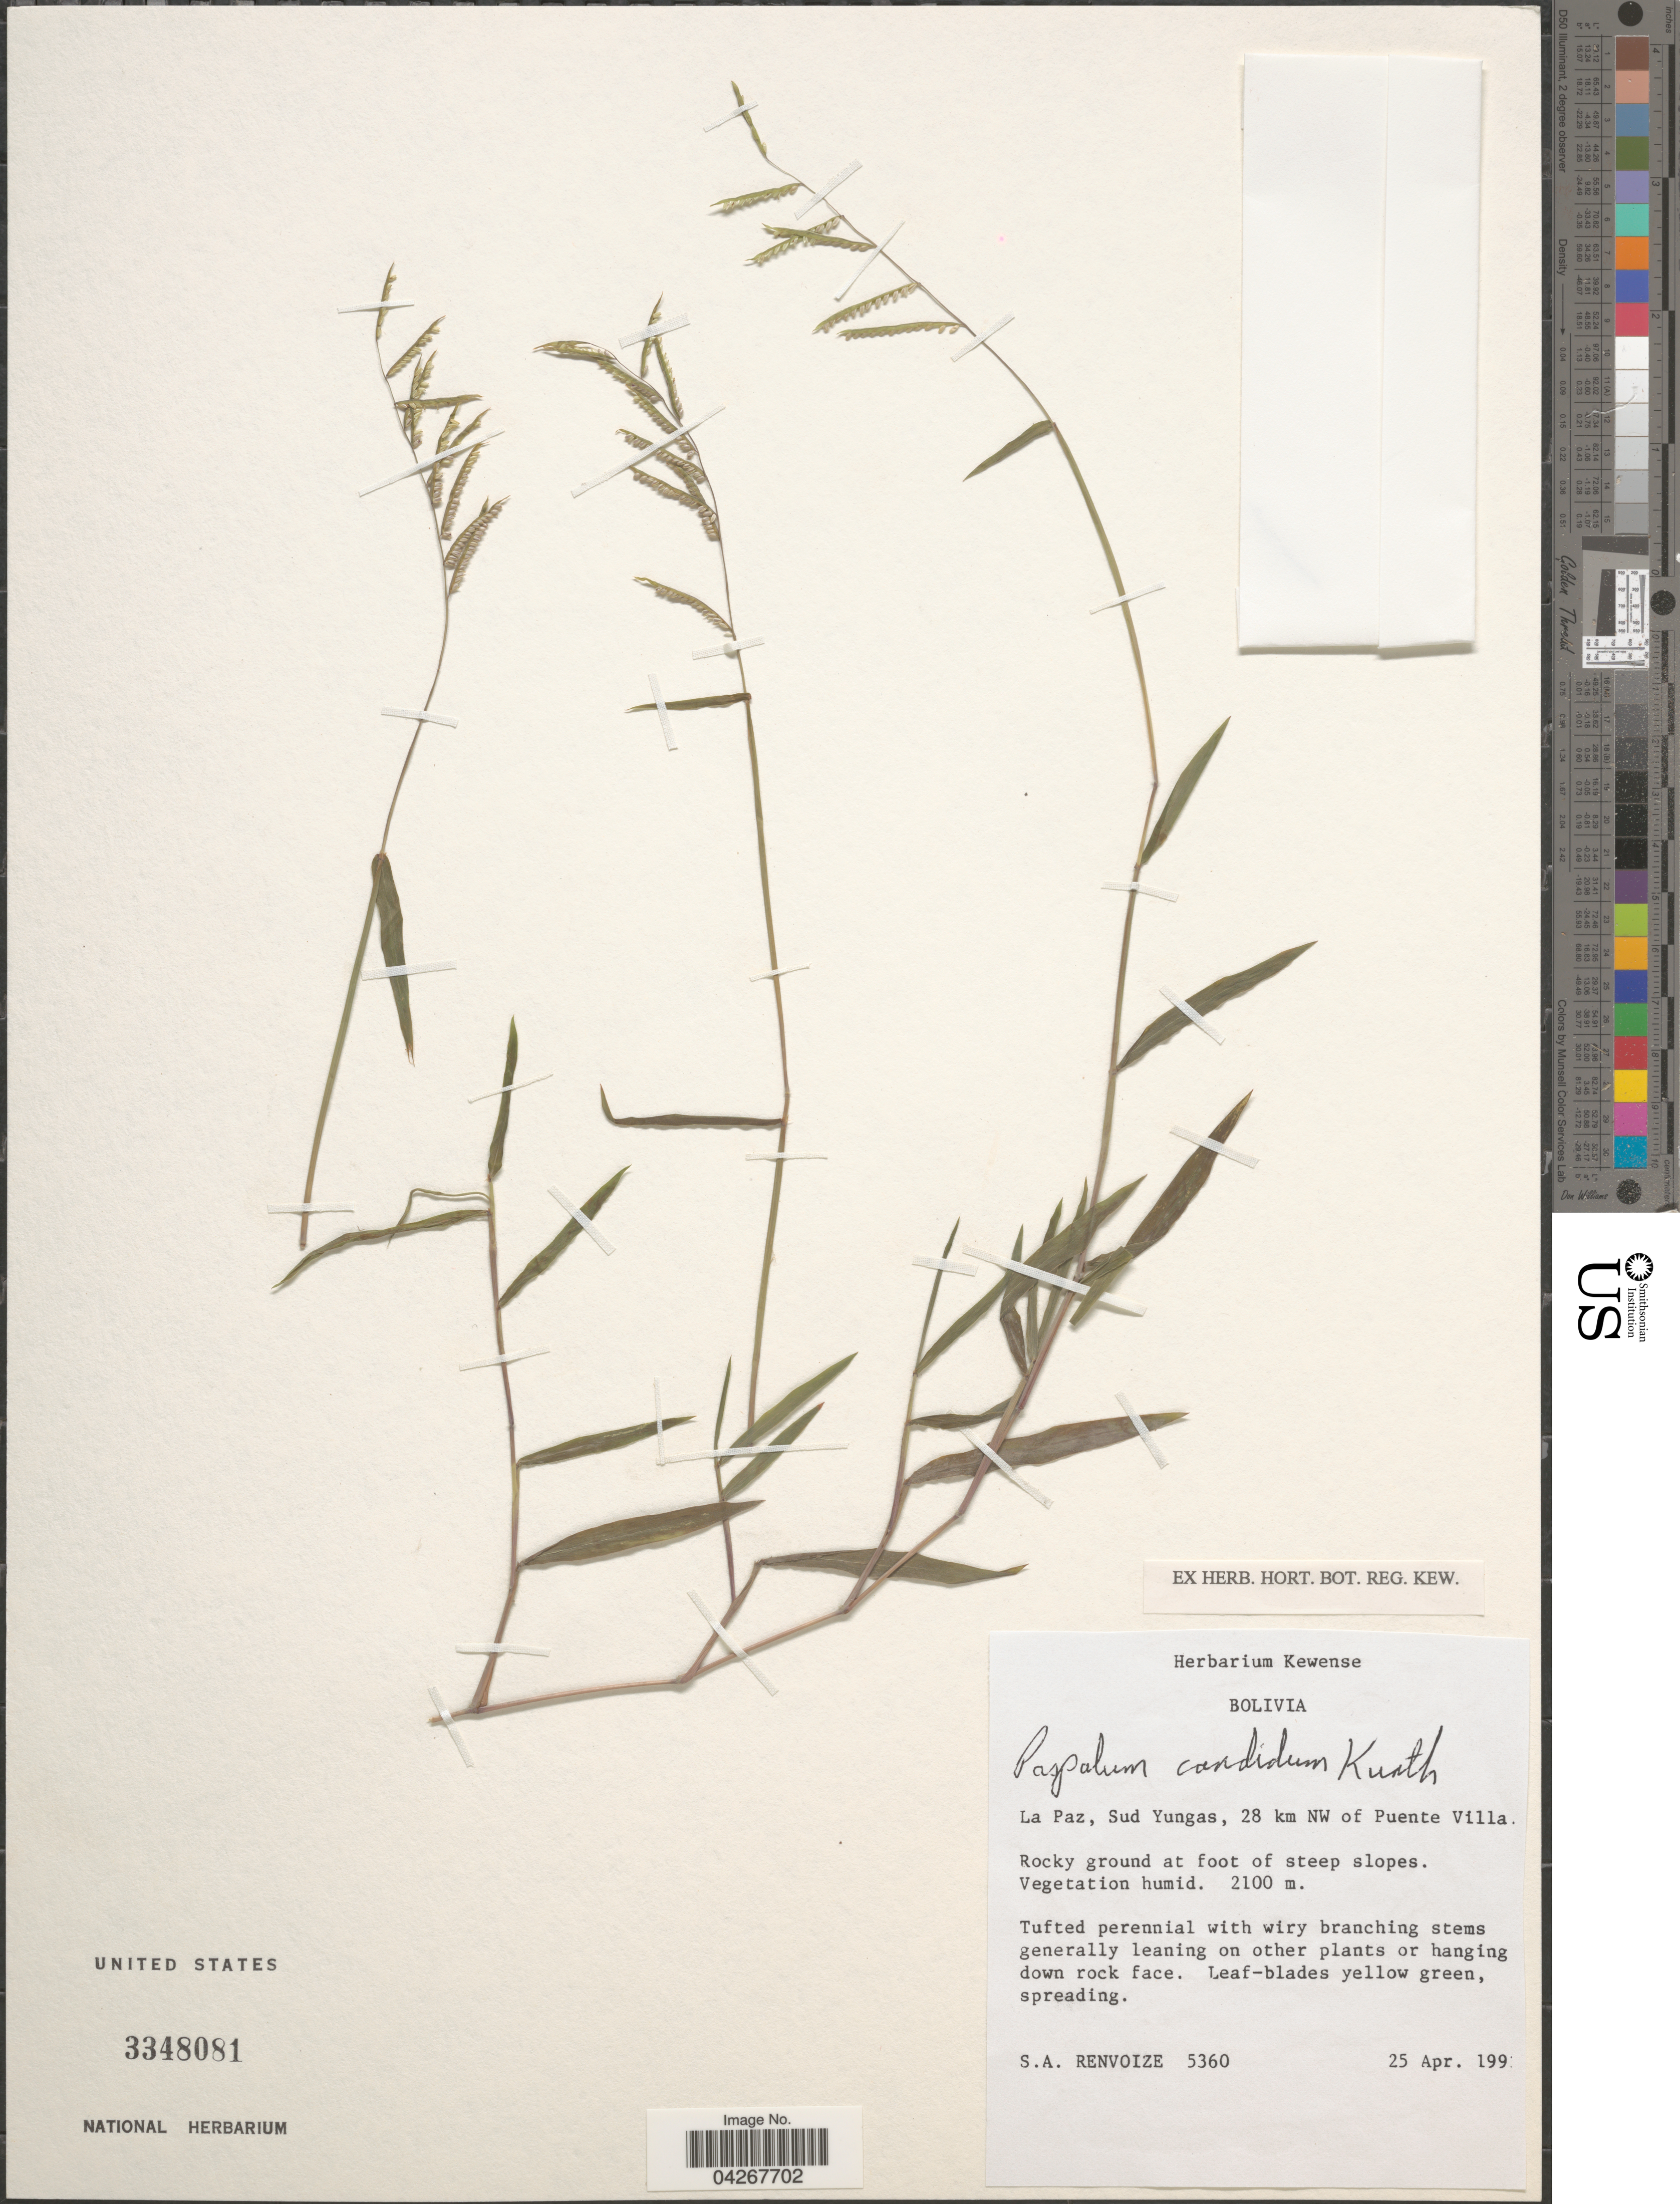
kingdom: Plantae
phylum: Tracheophyta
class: Liliopsida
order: Poales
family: Poaceae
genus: Paspalum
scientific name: Paspalum candidum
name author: (Humb. & Bonpl. ex Fleugge) Kunth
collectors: S. A. Renvoize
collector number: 5360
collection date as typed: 25 Apr. 199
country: Bolivia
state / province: La Paz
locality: Sud Yungas, 28 km NW of Puente Villa. Rocky ground at foot of steep slopes. Vegetation humid.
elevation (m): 2100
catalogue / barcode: US 3348081